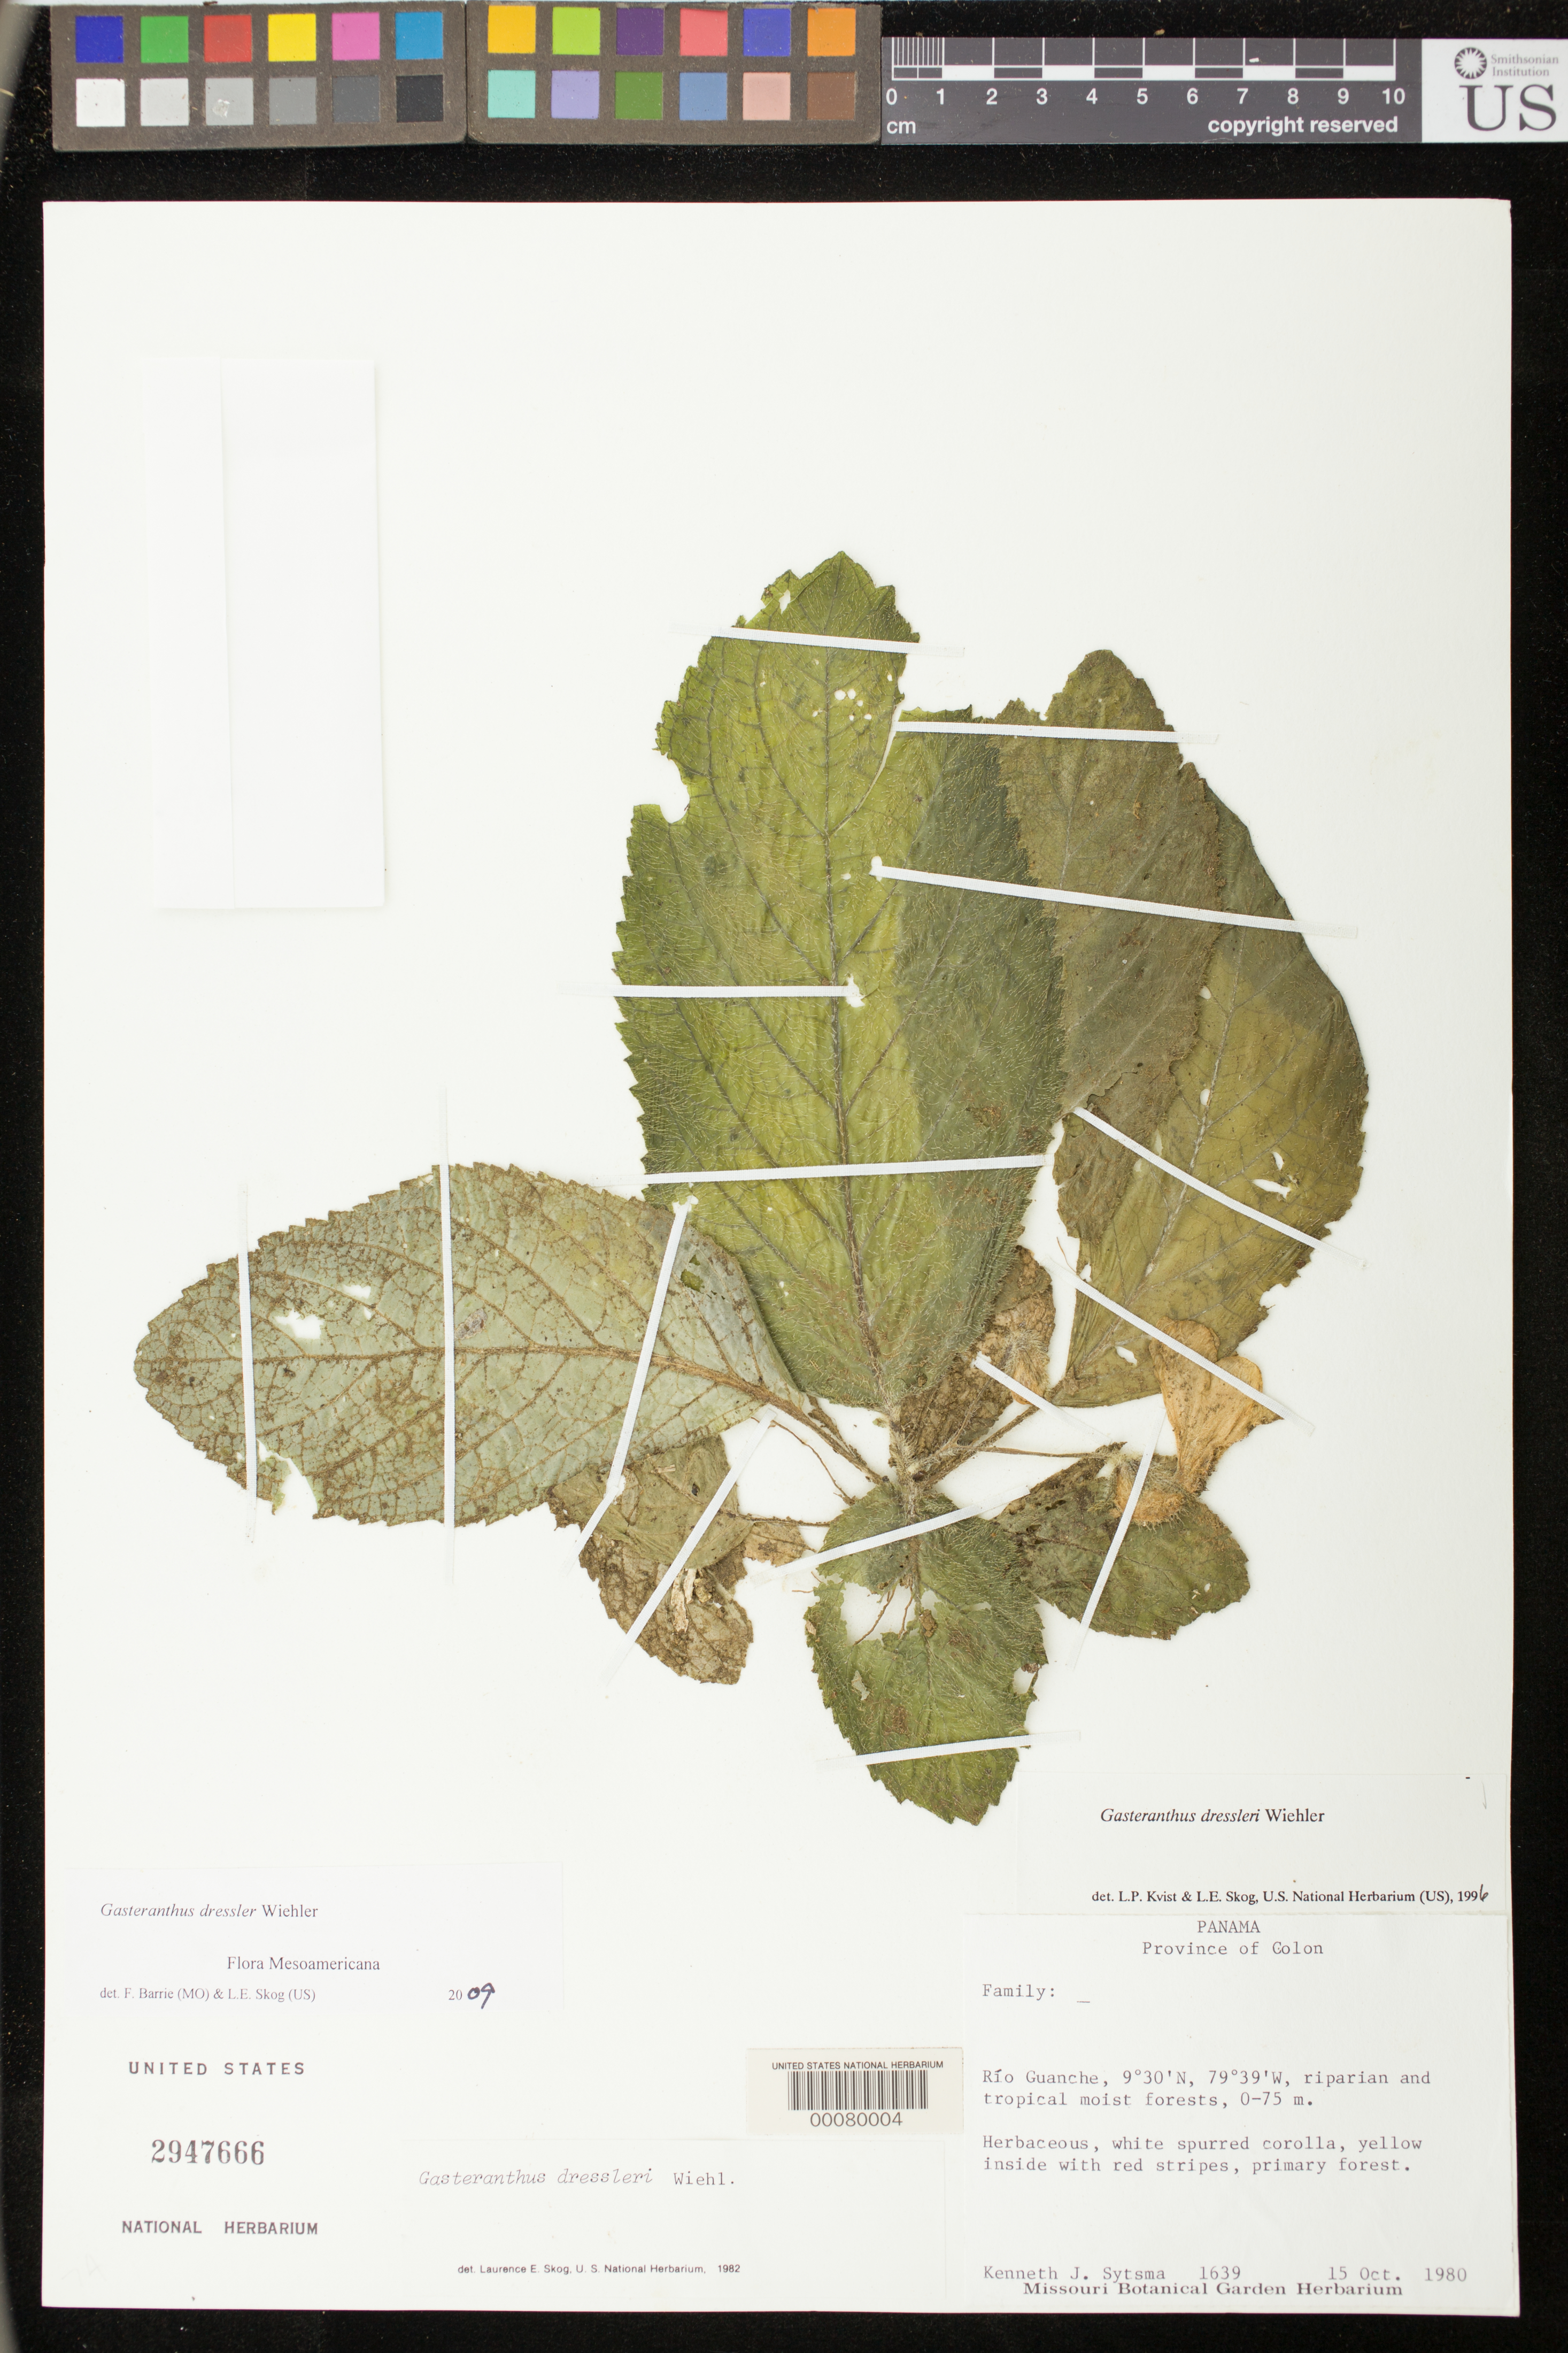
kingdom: Plantae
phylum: Tracheophyta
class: Magnoliopsida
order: Lamiales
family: Gesneriaceae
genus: Gasteranthus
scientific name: Gasteranthus dressleri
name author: Wiehler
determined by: Skog, Laurence E.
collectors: K. J. Sytsma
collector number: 1639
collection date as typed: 15 Oct 1980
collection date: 1980-10-15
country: Panama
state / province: Colón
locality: Río Guanche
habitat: Riparian and tropical moist forests; primary forest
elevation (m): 0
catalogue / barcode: US 2947666